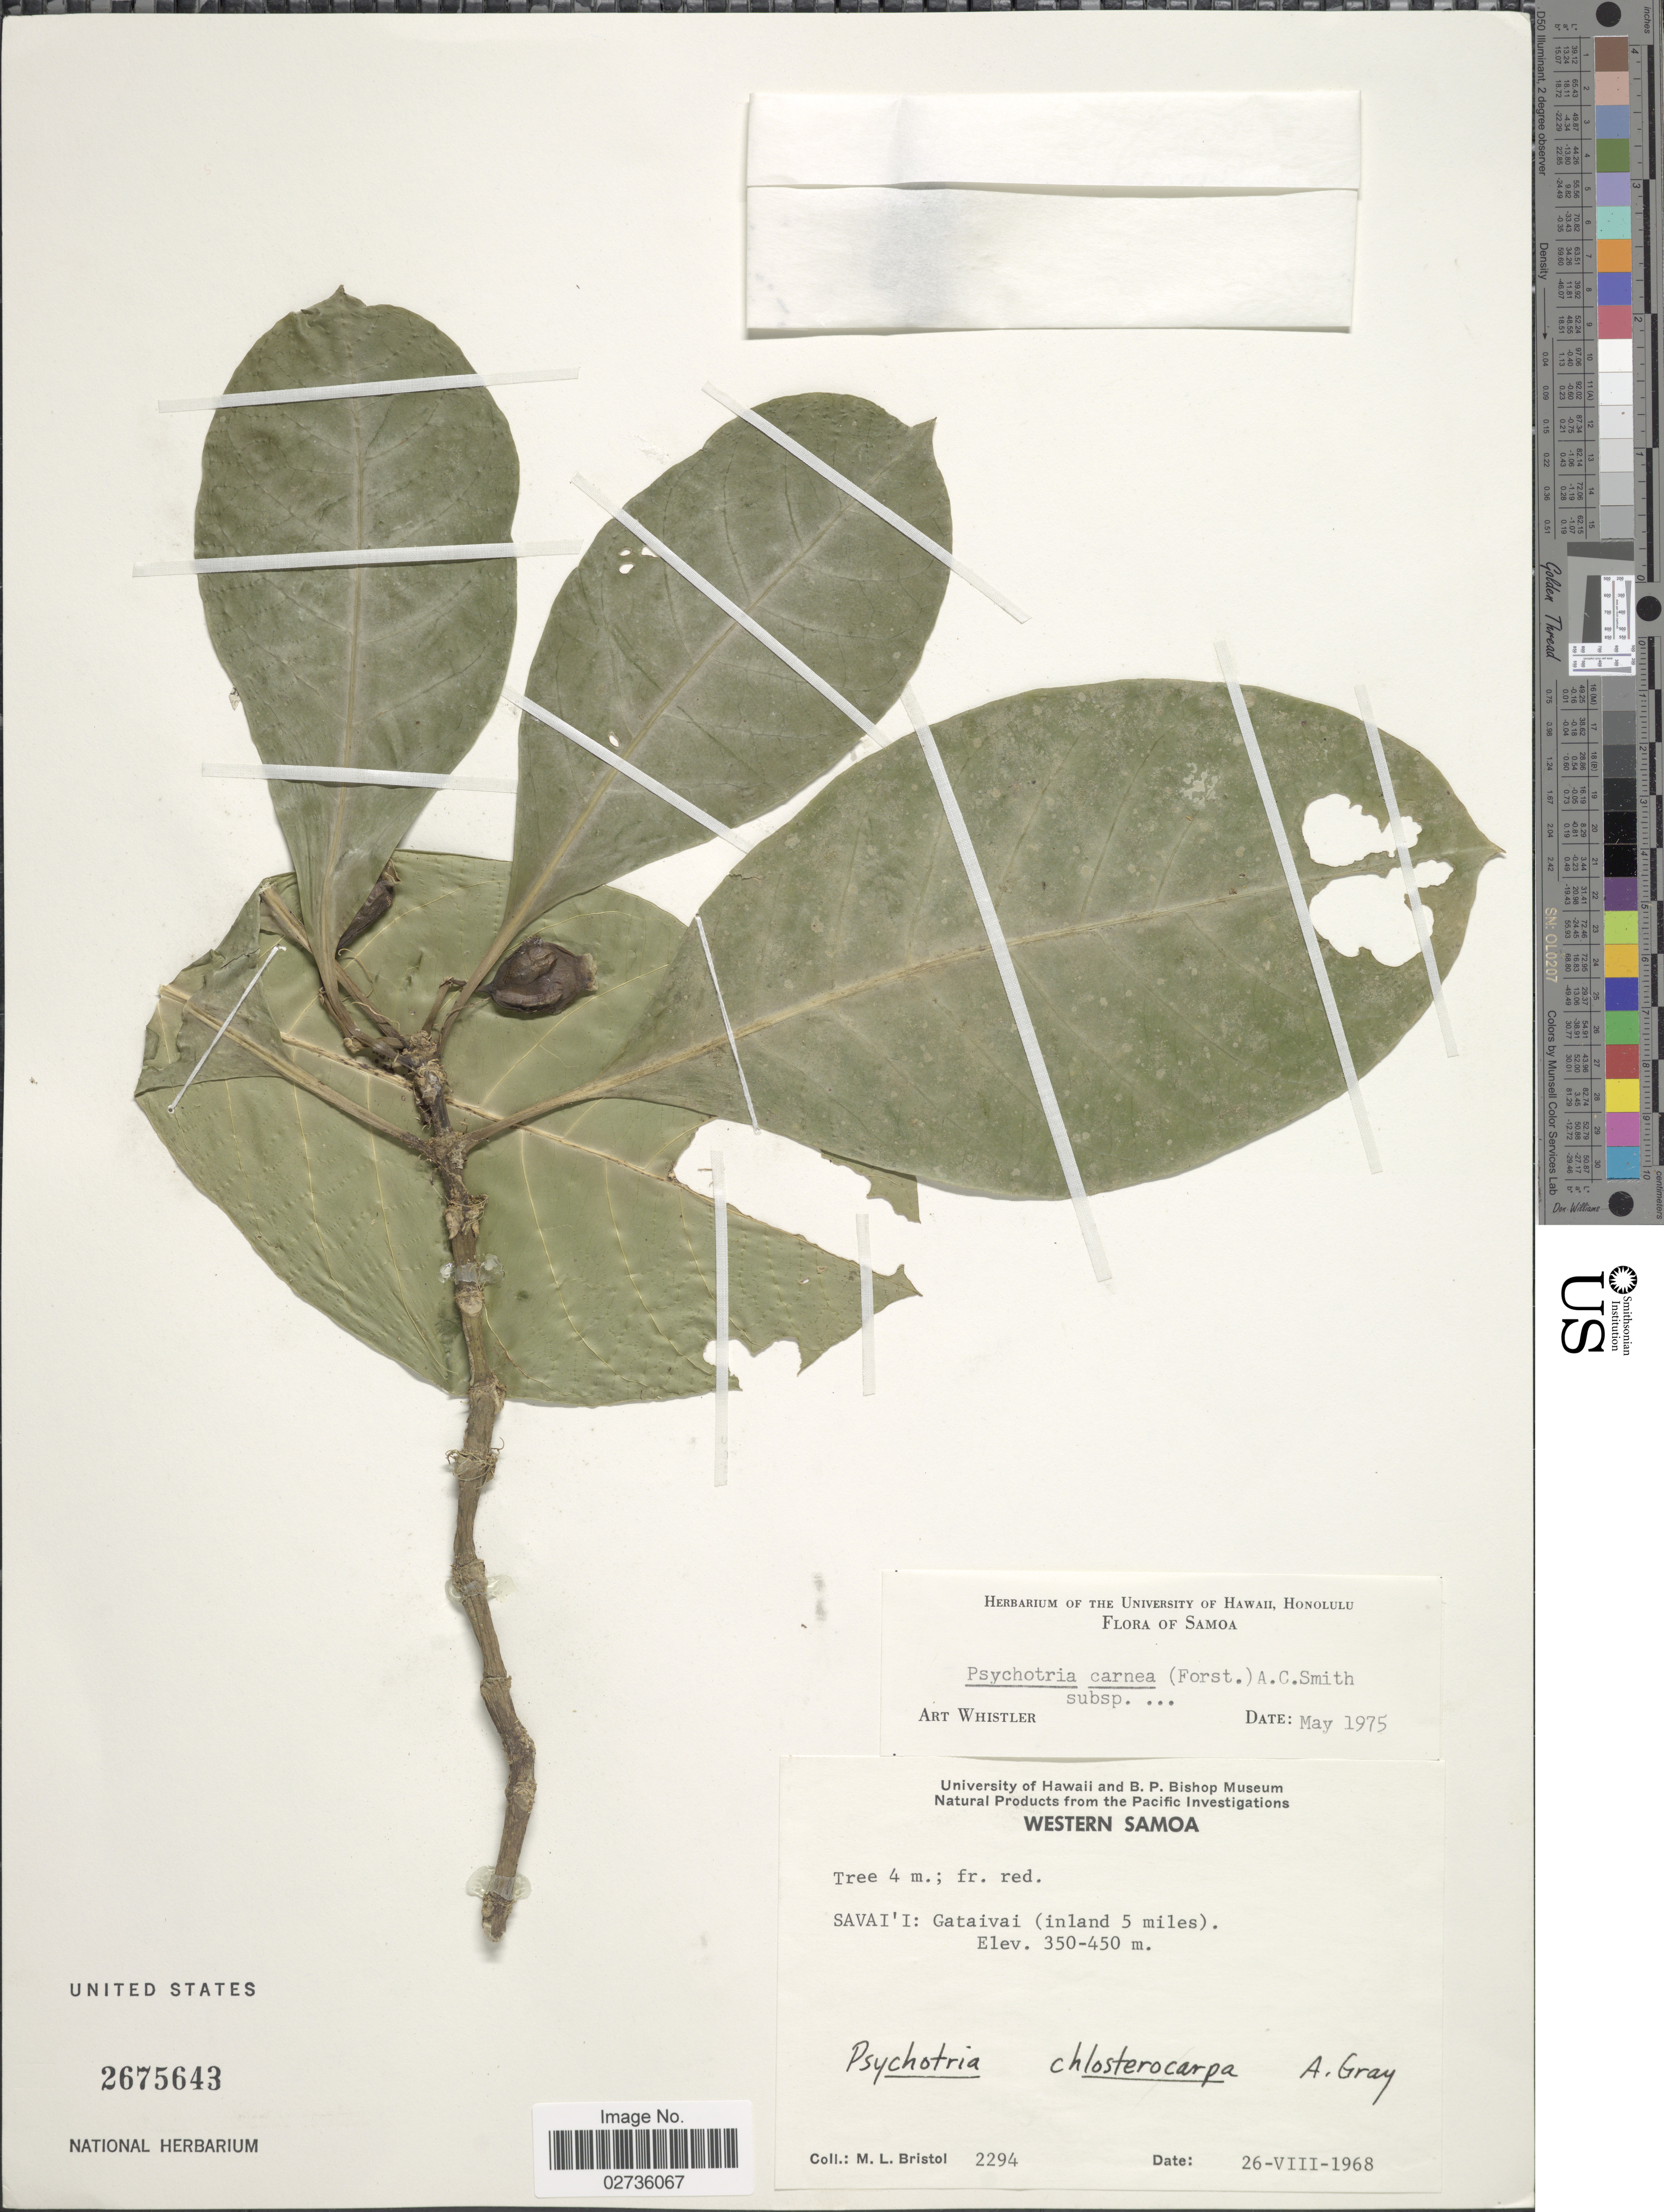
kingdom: Plantae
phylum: Tracheophyta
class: Magnoliopsida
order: Gentianales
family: Rubiaceae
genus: Psychotria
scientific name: Psychotria carnea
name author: (Forst.) A.C. Sm.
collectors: M. L. Bristol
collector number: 2294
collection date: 1968-08-26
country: Samoa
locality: Savai'i: Gataivai (inland 5 miles).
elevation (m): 350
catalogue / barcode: US 2675643